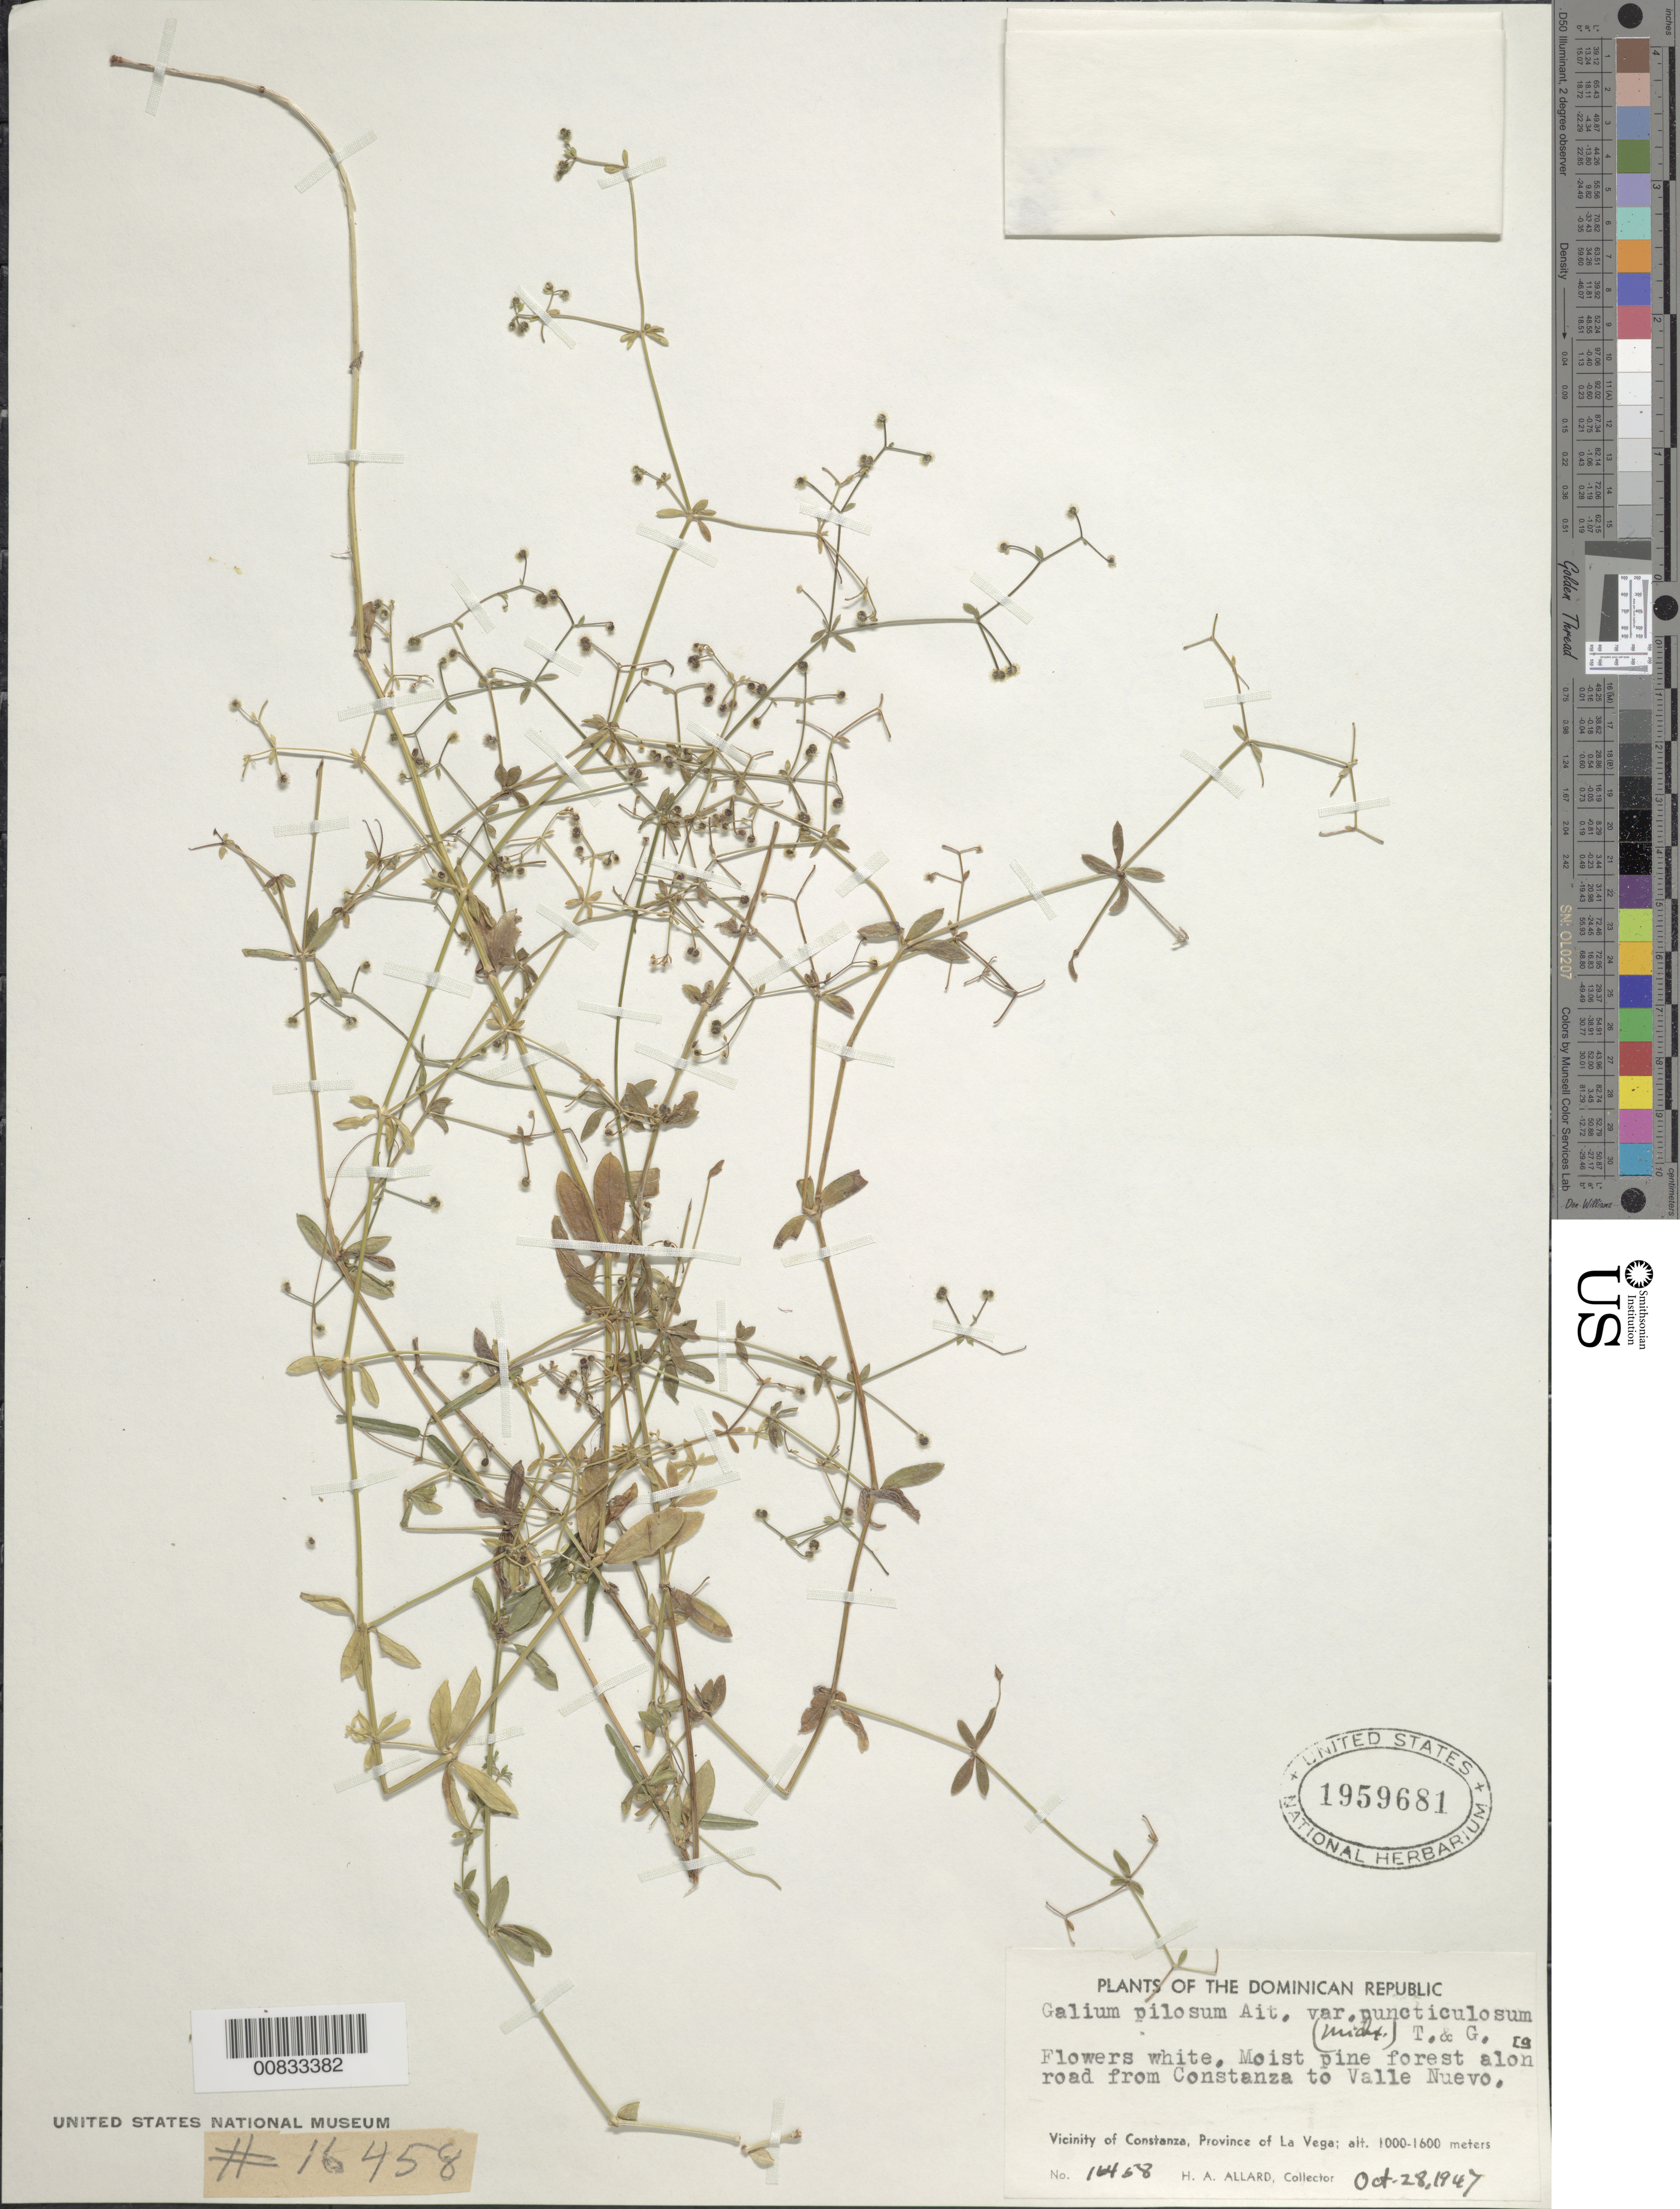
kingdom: Plantae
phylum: Tracheophyta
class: Magnoliopsida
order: Gentianales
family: Rubiaceae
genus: Galium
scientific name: Galium pilosum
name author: Aiton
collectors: H. A. Allard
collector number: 16458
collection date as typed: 28 Oct 1947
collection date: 1947-10-28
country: Dominican Republic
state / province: La Vega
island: Hispaniola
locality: Vicinity of Constanza, along road from Constanza to Valle Nuevo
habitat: Moist pine forest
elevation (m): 1000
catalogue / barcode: US 1959681